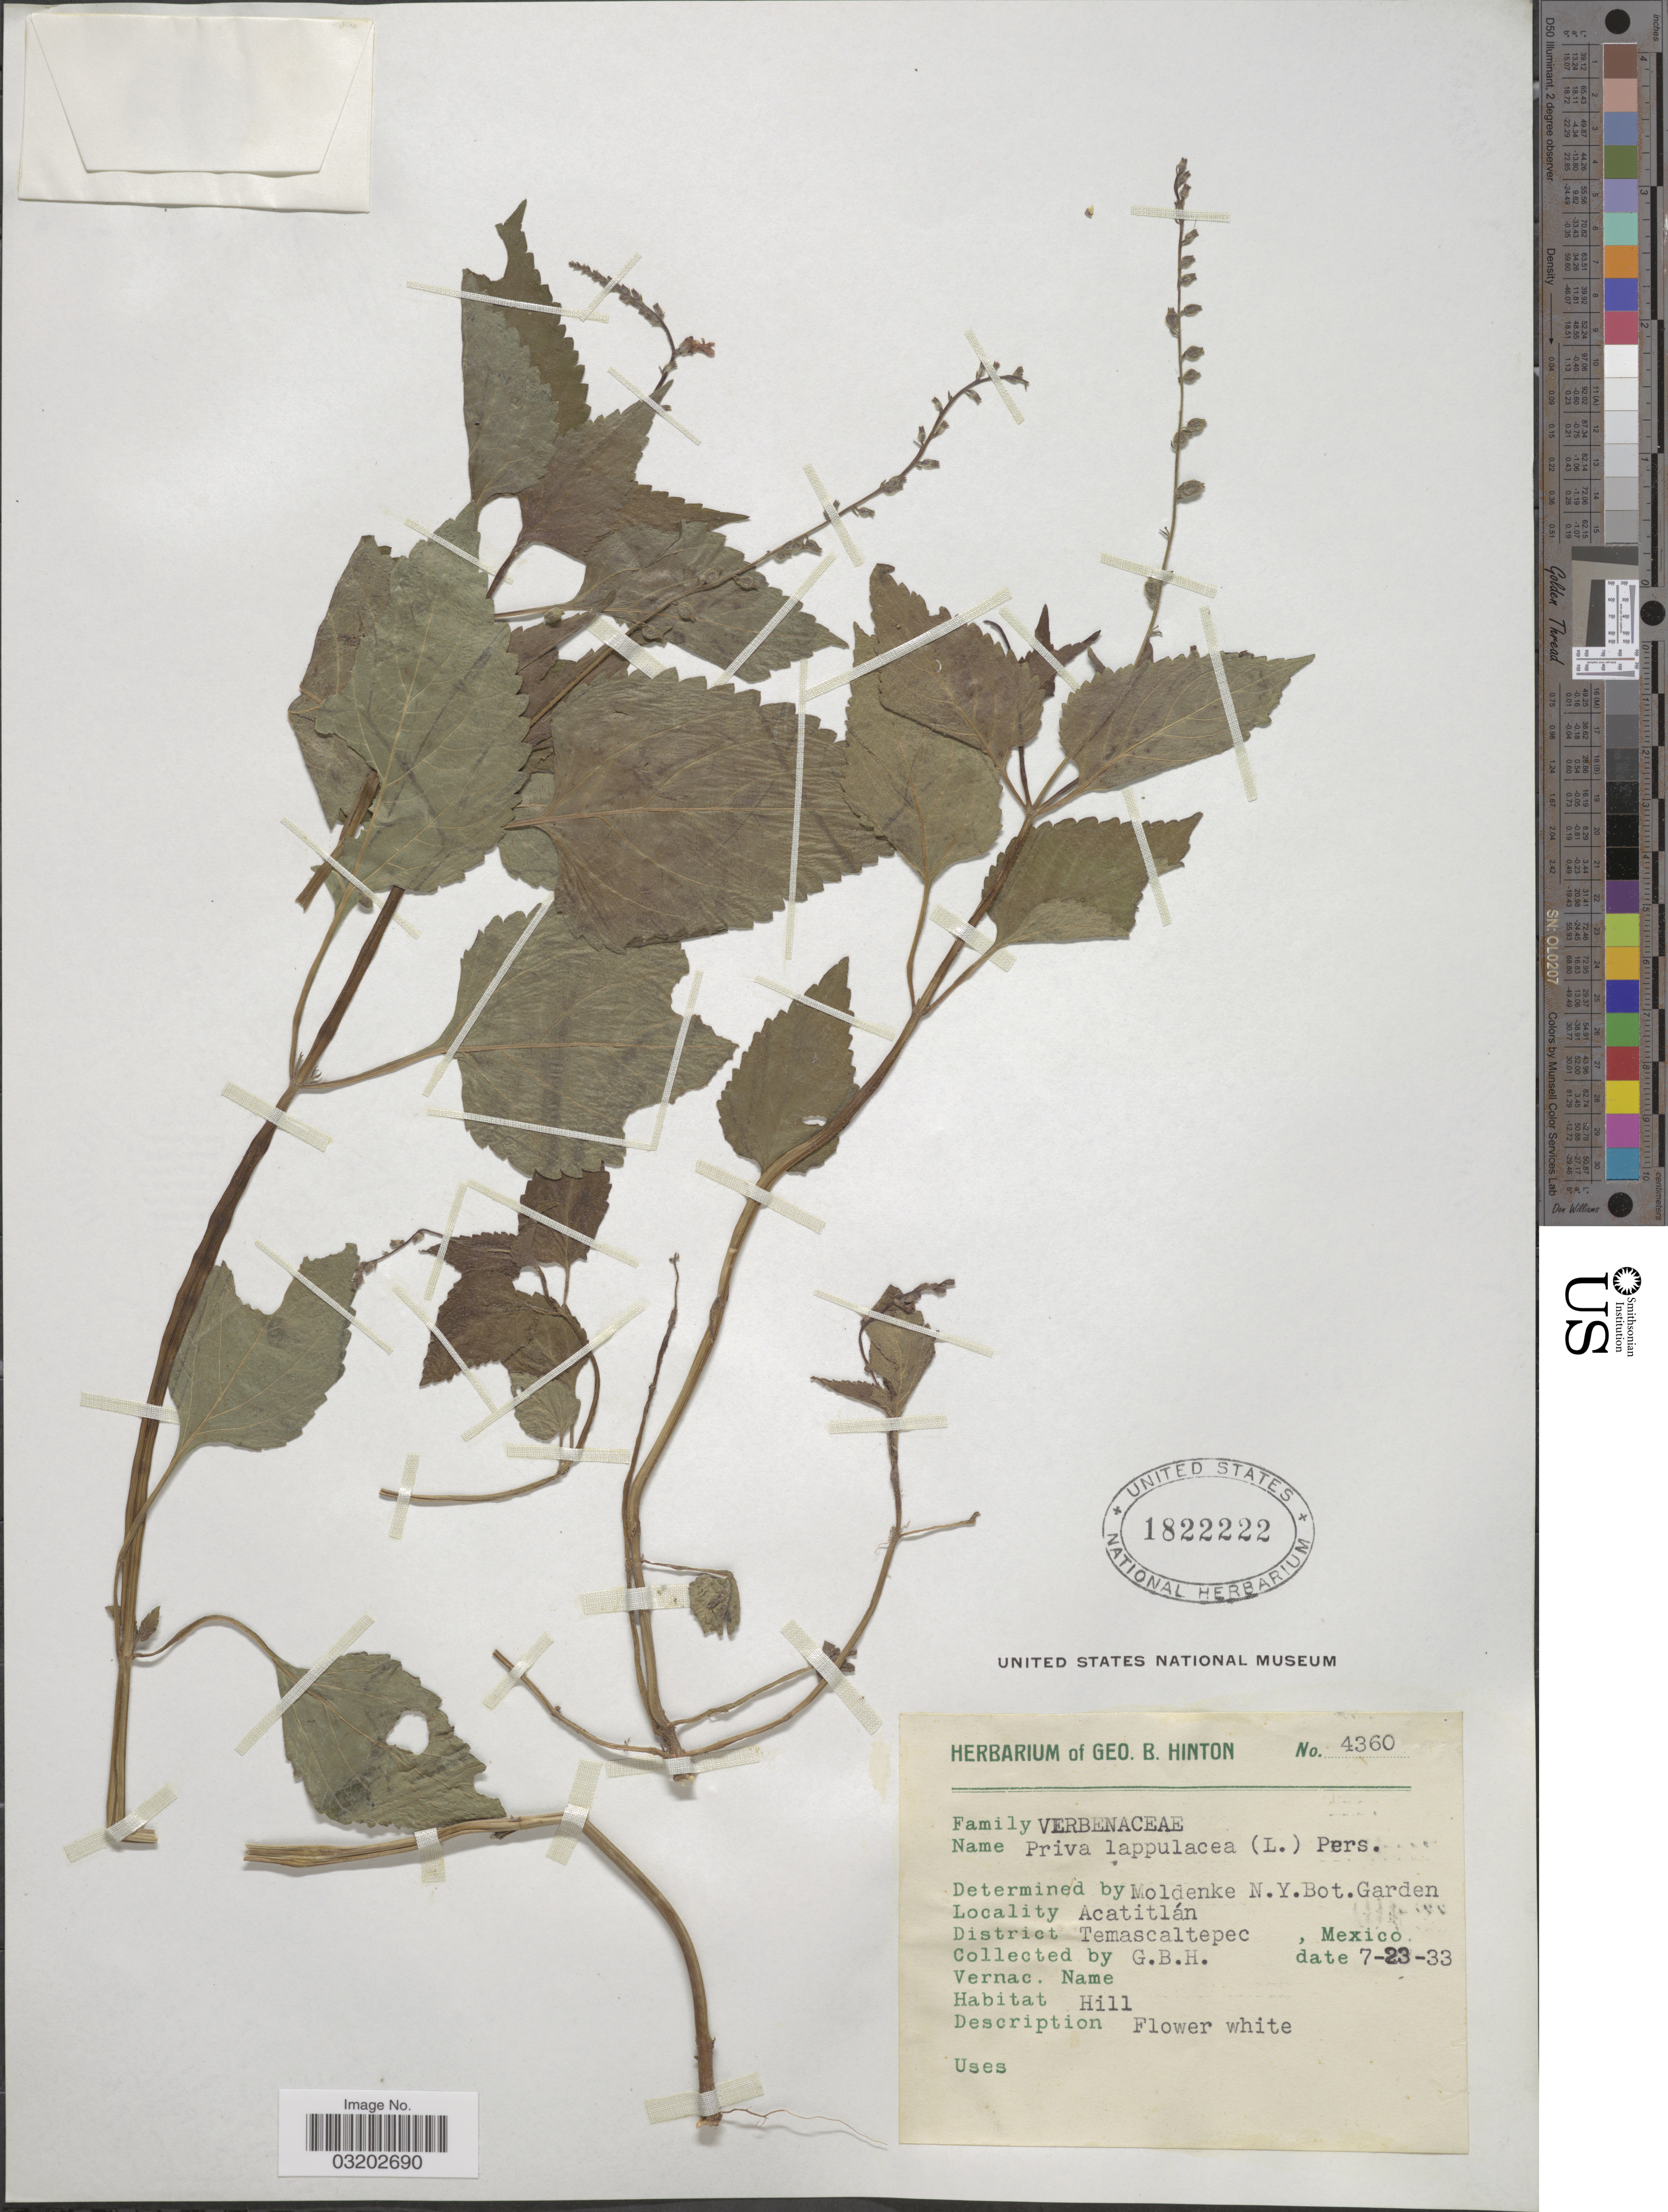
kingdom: Plantae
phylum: Tracheophyta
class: Magnoliopsida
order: Lamiales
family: Verbenaceae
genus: Priva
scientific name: Priva lappulacea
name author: (L.) Pers.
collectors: G. B. Hinton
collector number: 4360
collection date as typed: Transcribed d/m/y: 23/7/33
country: Mexico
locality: Acatitlán. District Temascaltepec.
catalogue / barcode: US 1822222